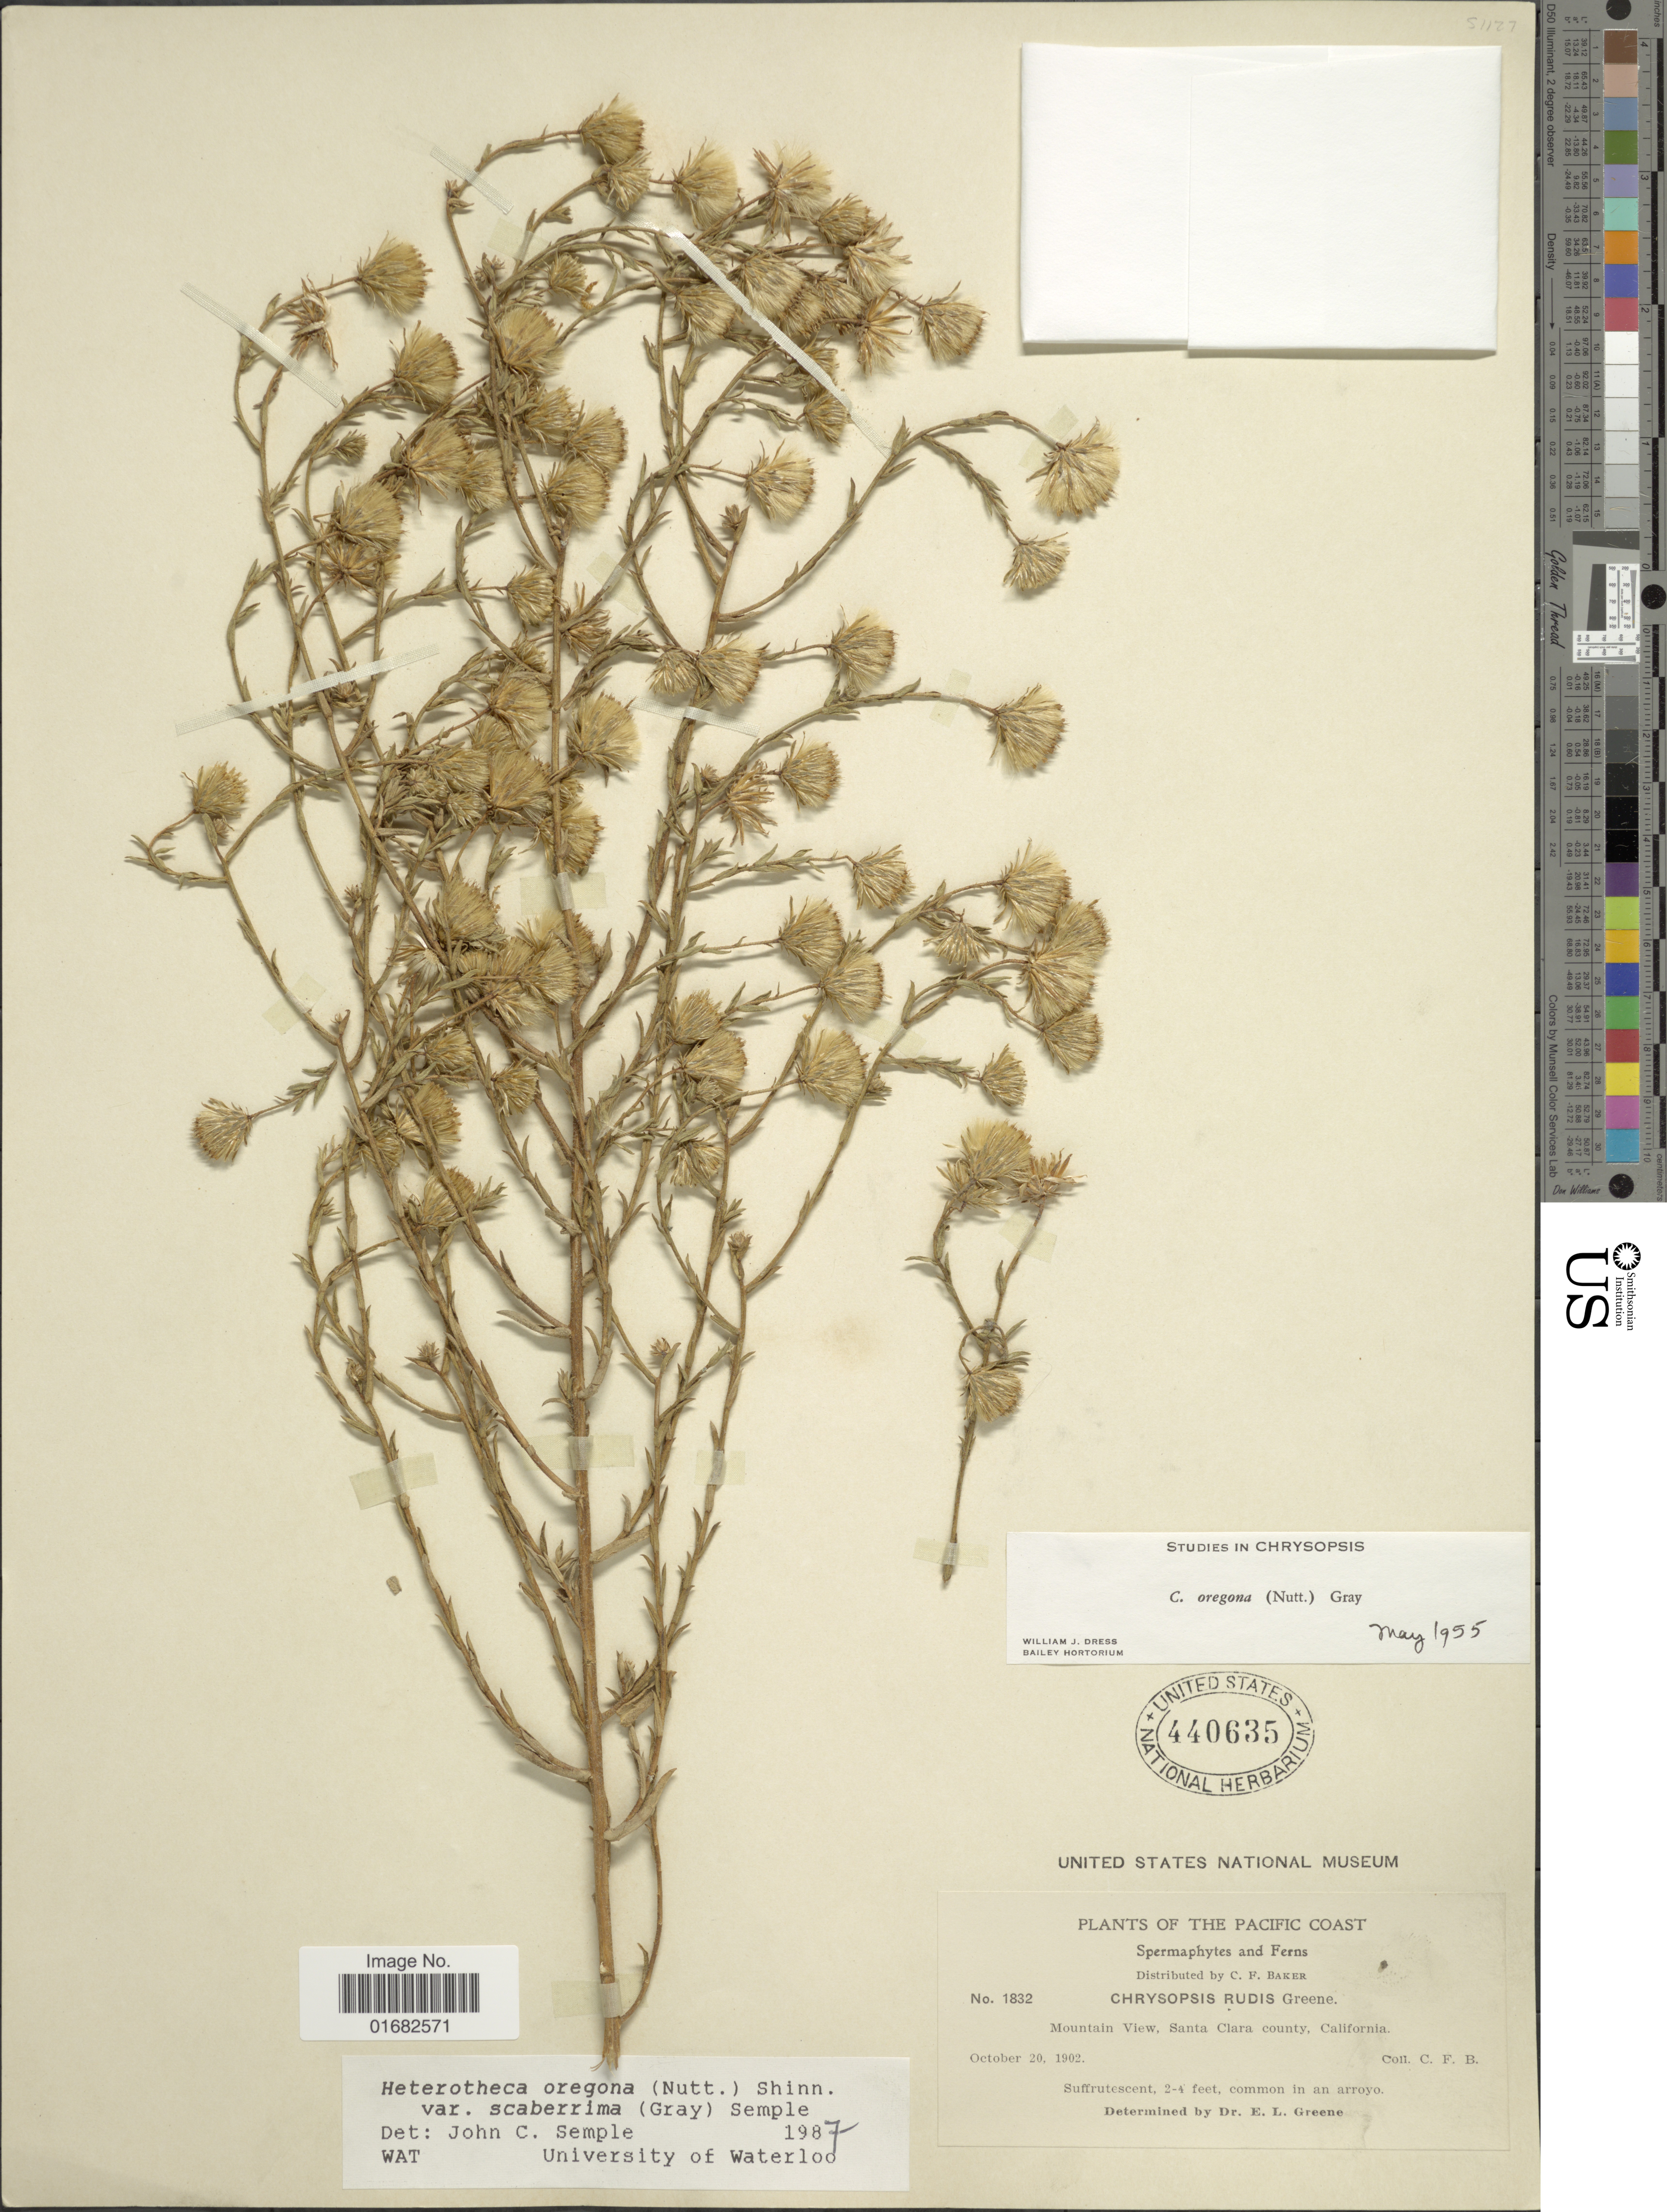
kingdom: Plantae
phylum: Tracheophyta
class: Magnoliopsida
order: Asterales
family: Asteraceae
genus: Heterotheca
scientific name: Heterotheca oregona var. scaberrima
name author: (A. Gray) Semple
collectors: C. F. Baker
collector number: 1832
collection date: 1902-10-20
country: United States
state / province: California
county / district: Santa Clara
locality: Pacific Coast. Mountain View, Santa Clara county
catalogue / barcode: US 440635